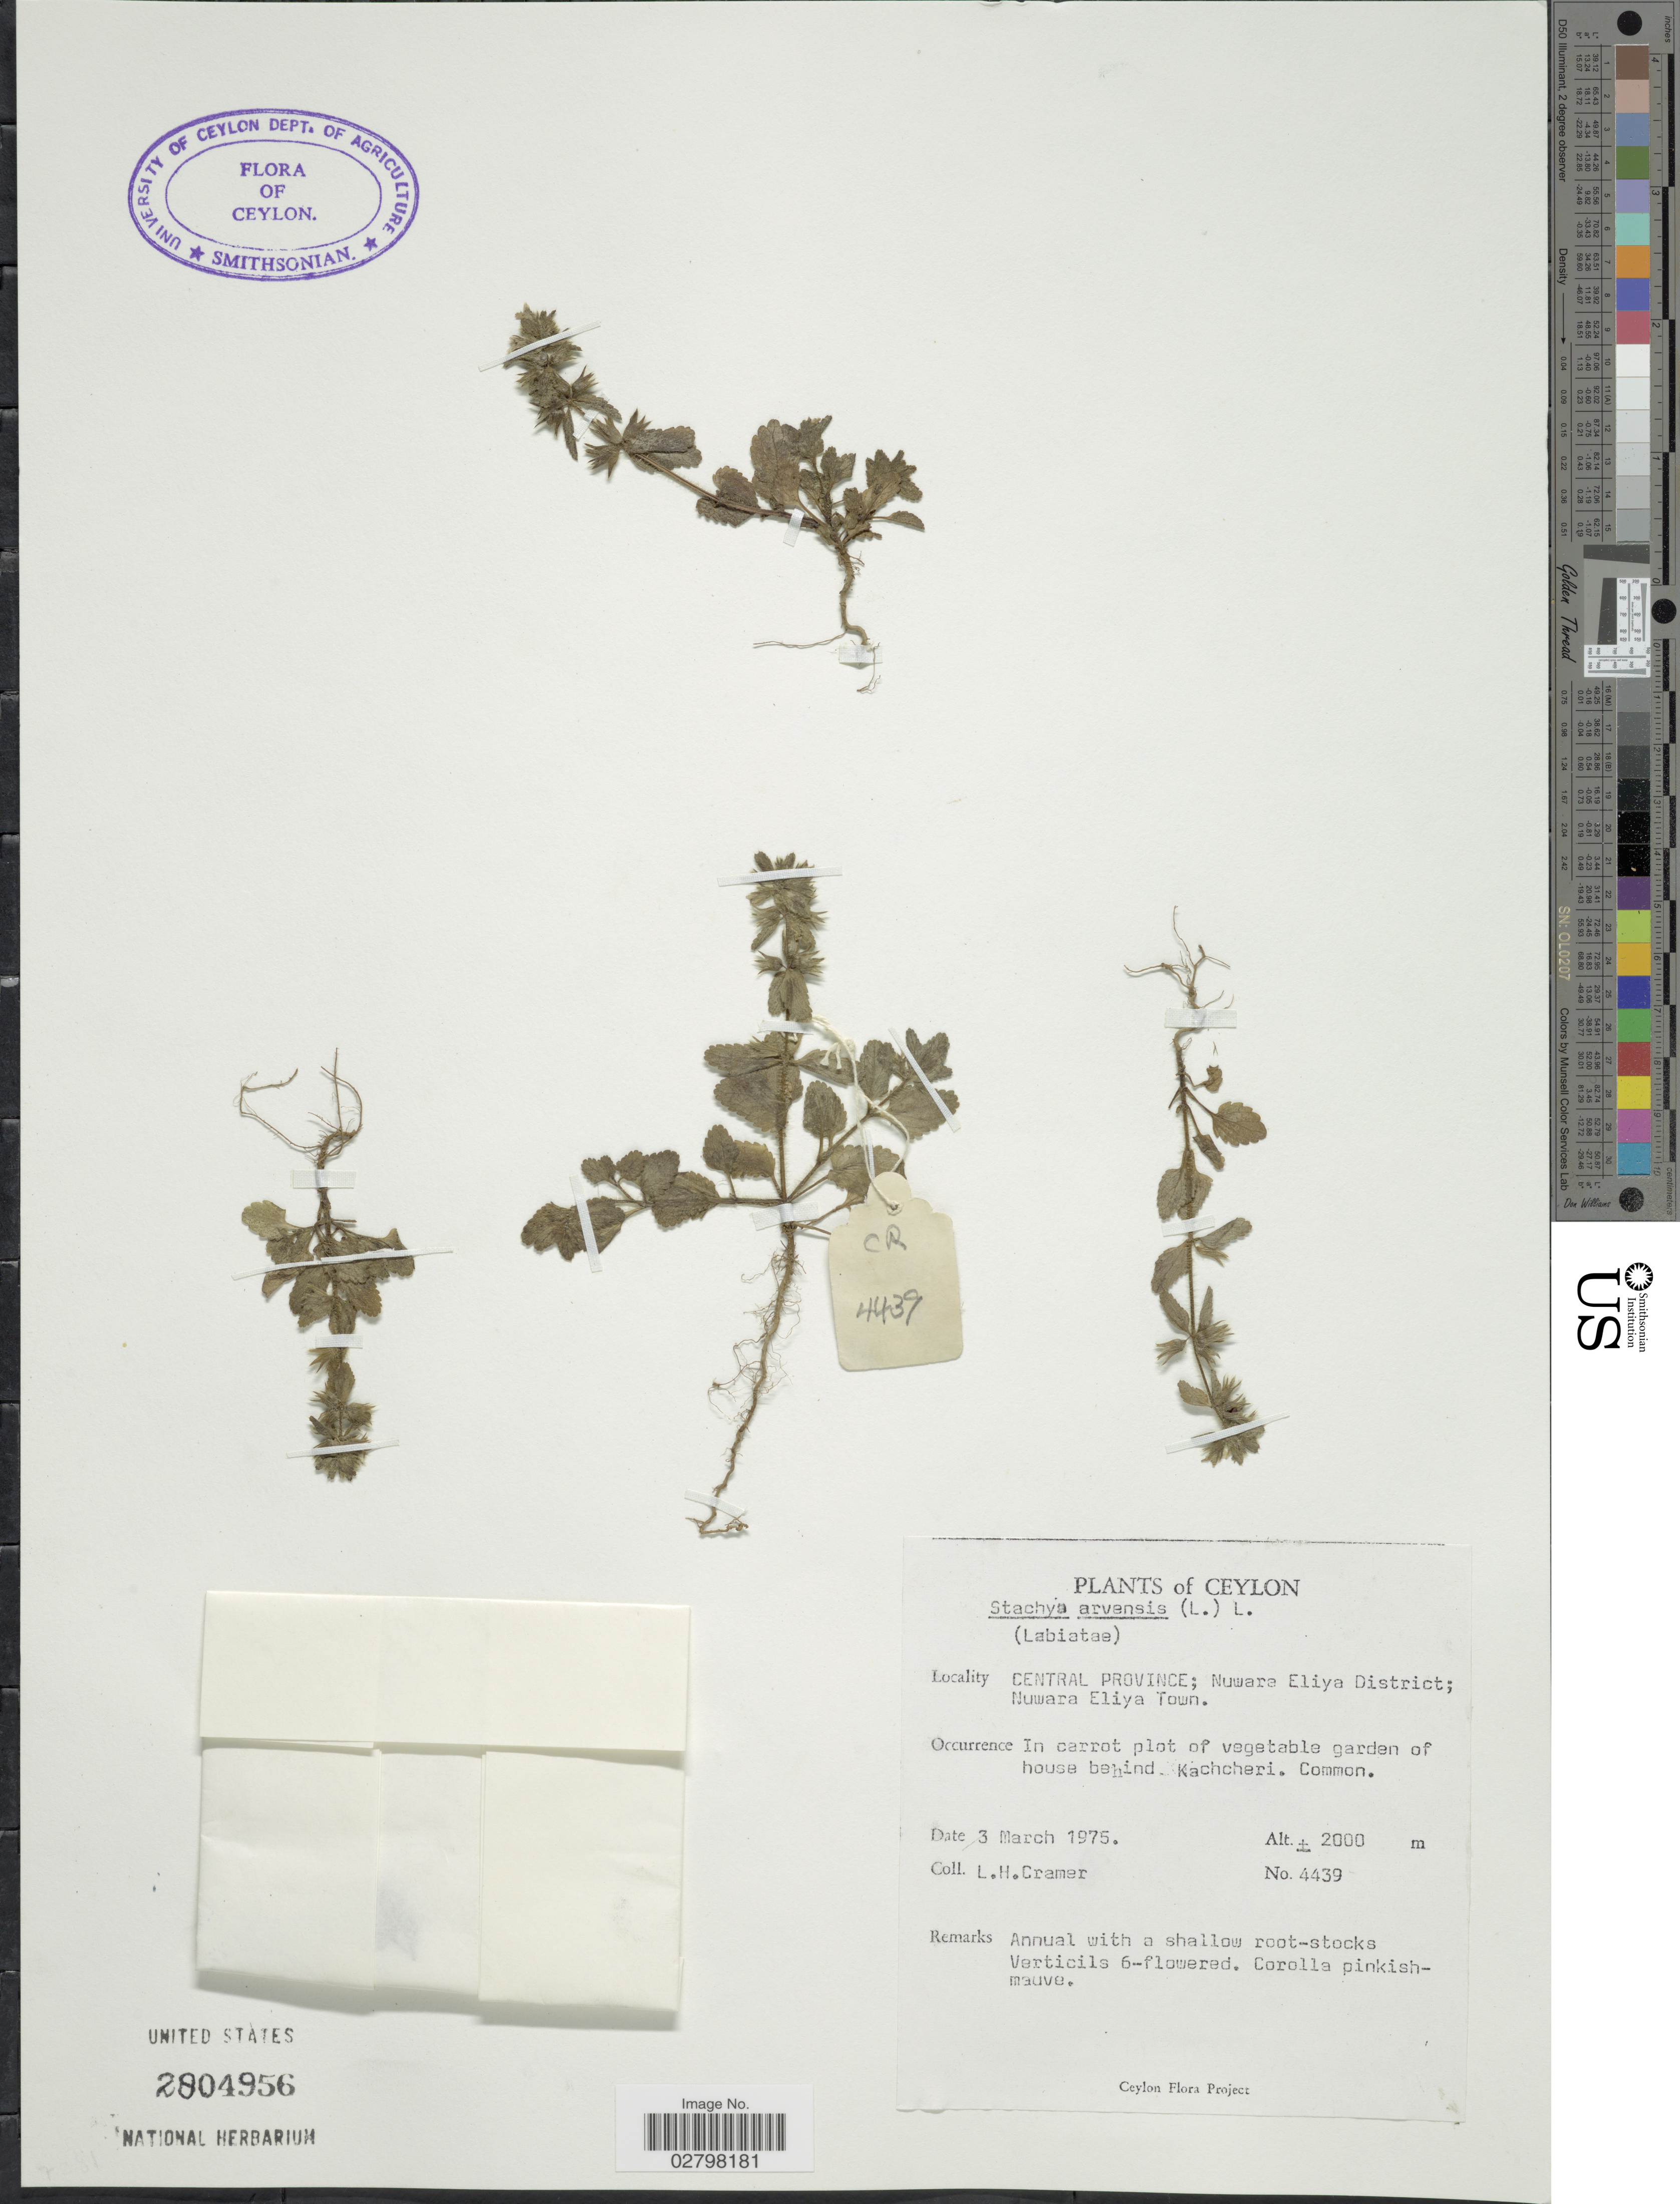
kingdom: Plantae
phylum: Tracheophyta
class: Magnoliopsida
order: Lamiales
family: Lamiaceae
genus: Stachys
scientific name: Stachys arvensis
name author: (L.) L.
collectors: L. H. Cramer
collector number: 4439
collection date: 1975-03-03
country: Sri Lanka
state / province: Central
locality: Ceylon. Nuwara Eliya District; Nuwara Eliya Town. In carrot plot of vegetable garden of house behind Kachcheri.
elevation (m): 2000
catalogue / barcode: US 2804956